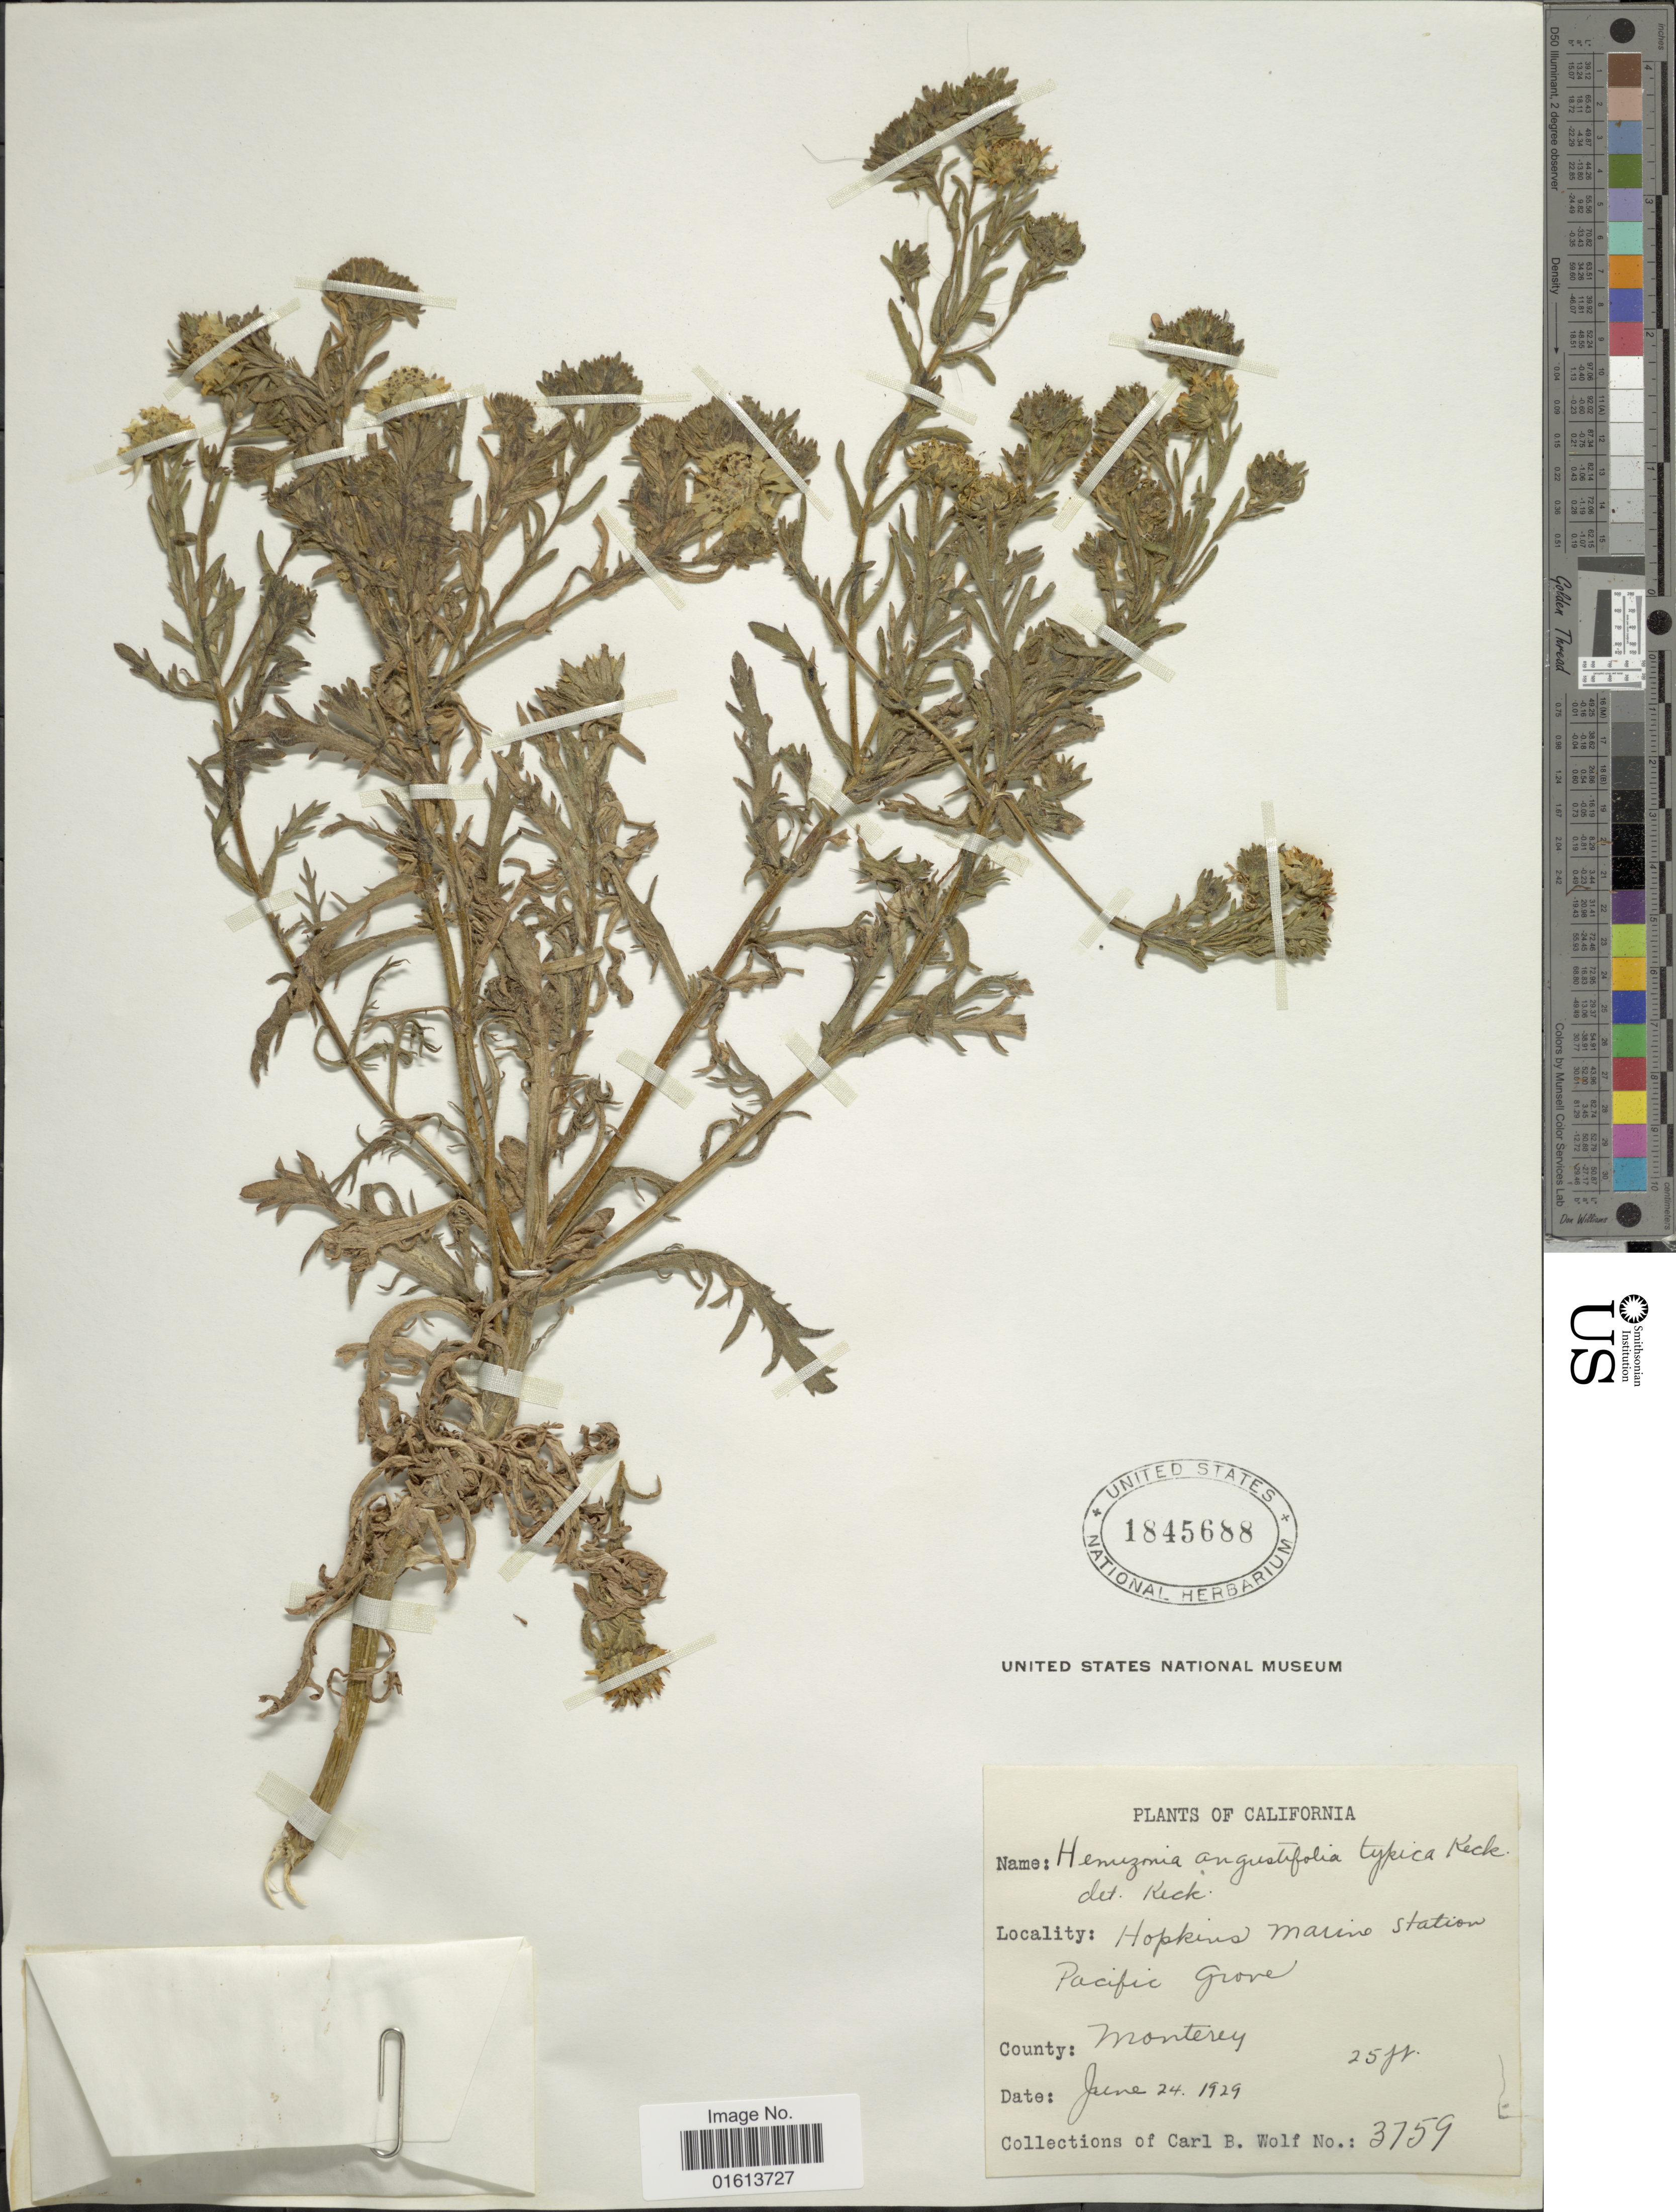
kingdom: Plantae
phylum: Tracheophyta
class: Magnoliopsida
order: Asterales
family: Asteraceae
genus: Deinandra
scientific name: Deinandra corymbosa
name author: (DC.) B.G. Baldwin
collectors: C. B. Wolf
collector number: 3759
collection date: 1929-06-24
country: United States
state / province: California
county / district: Monterey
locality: California. Hopkins Marine station. Pacific Grove. County: Monterey.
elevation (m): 8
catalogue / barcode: US 1845688